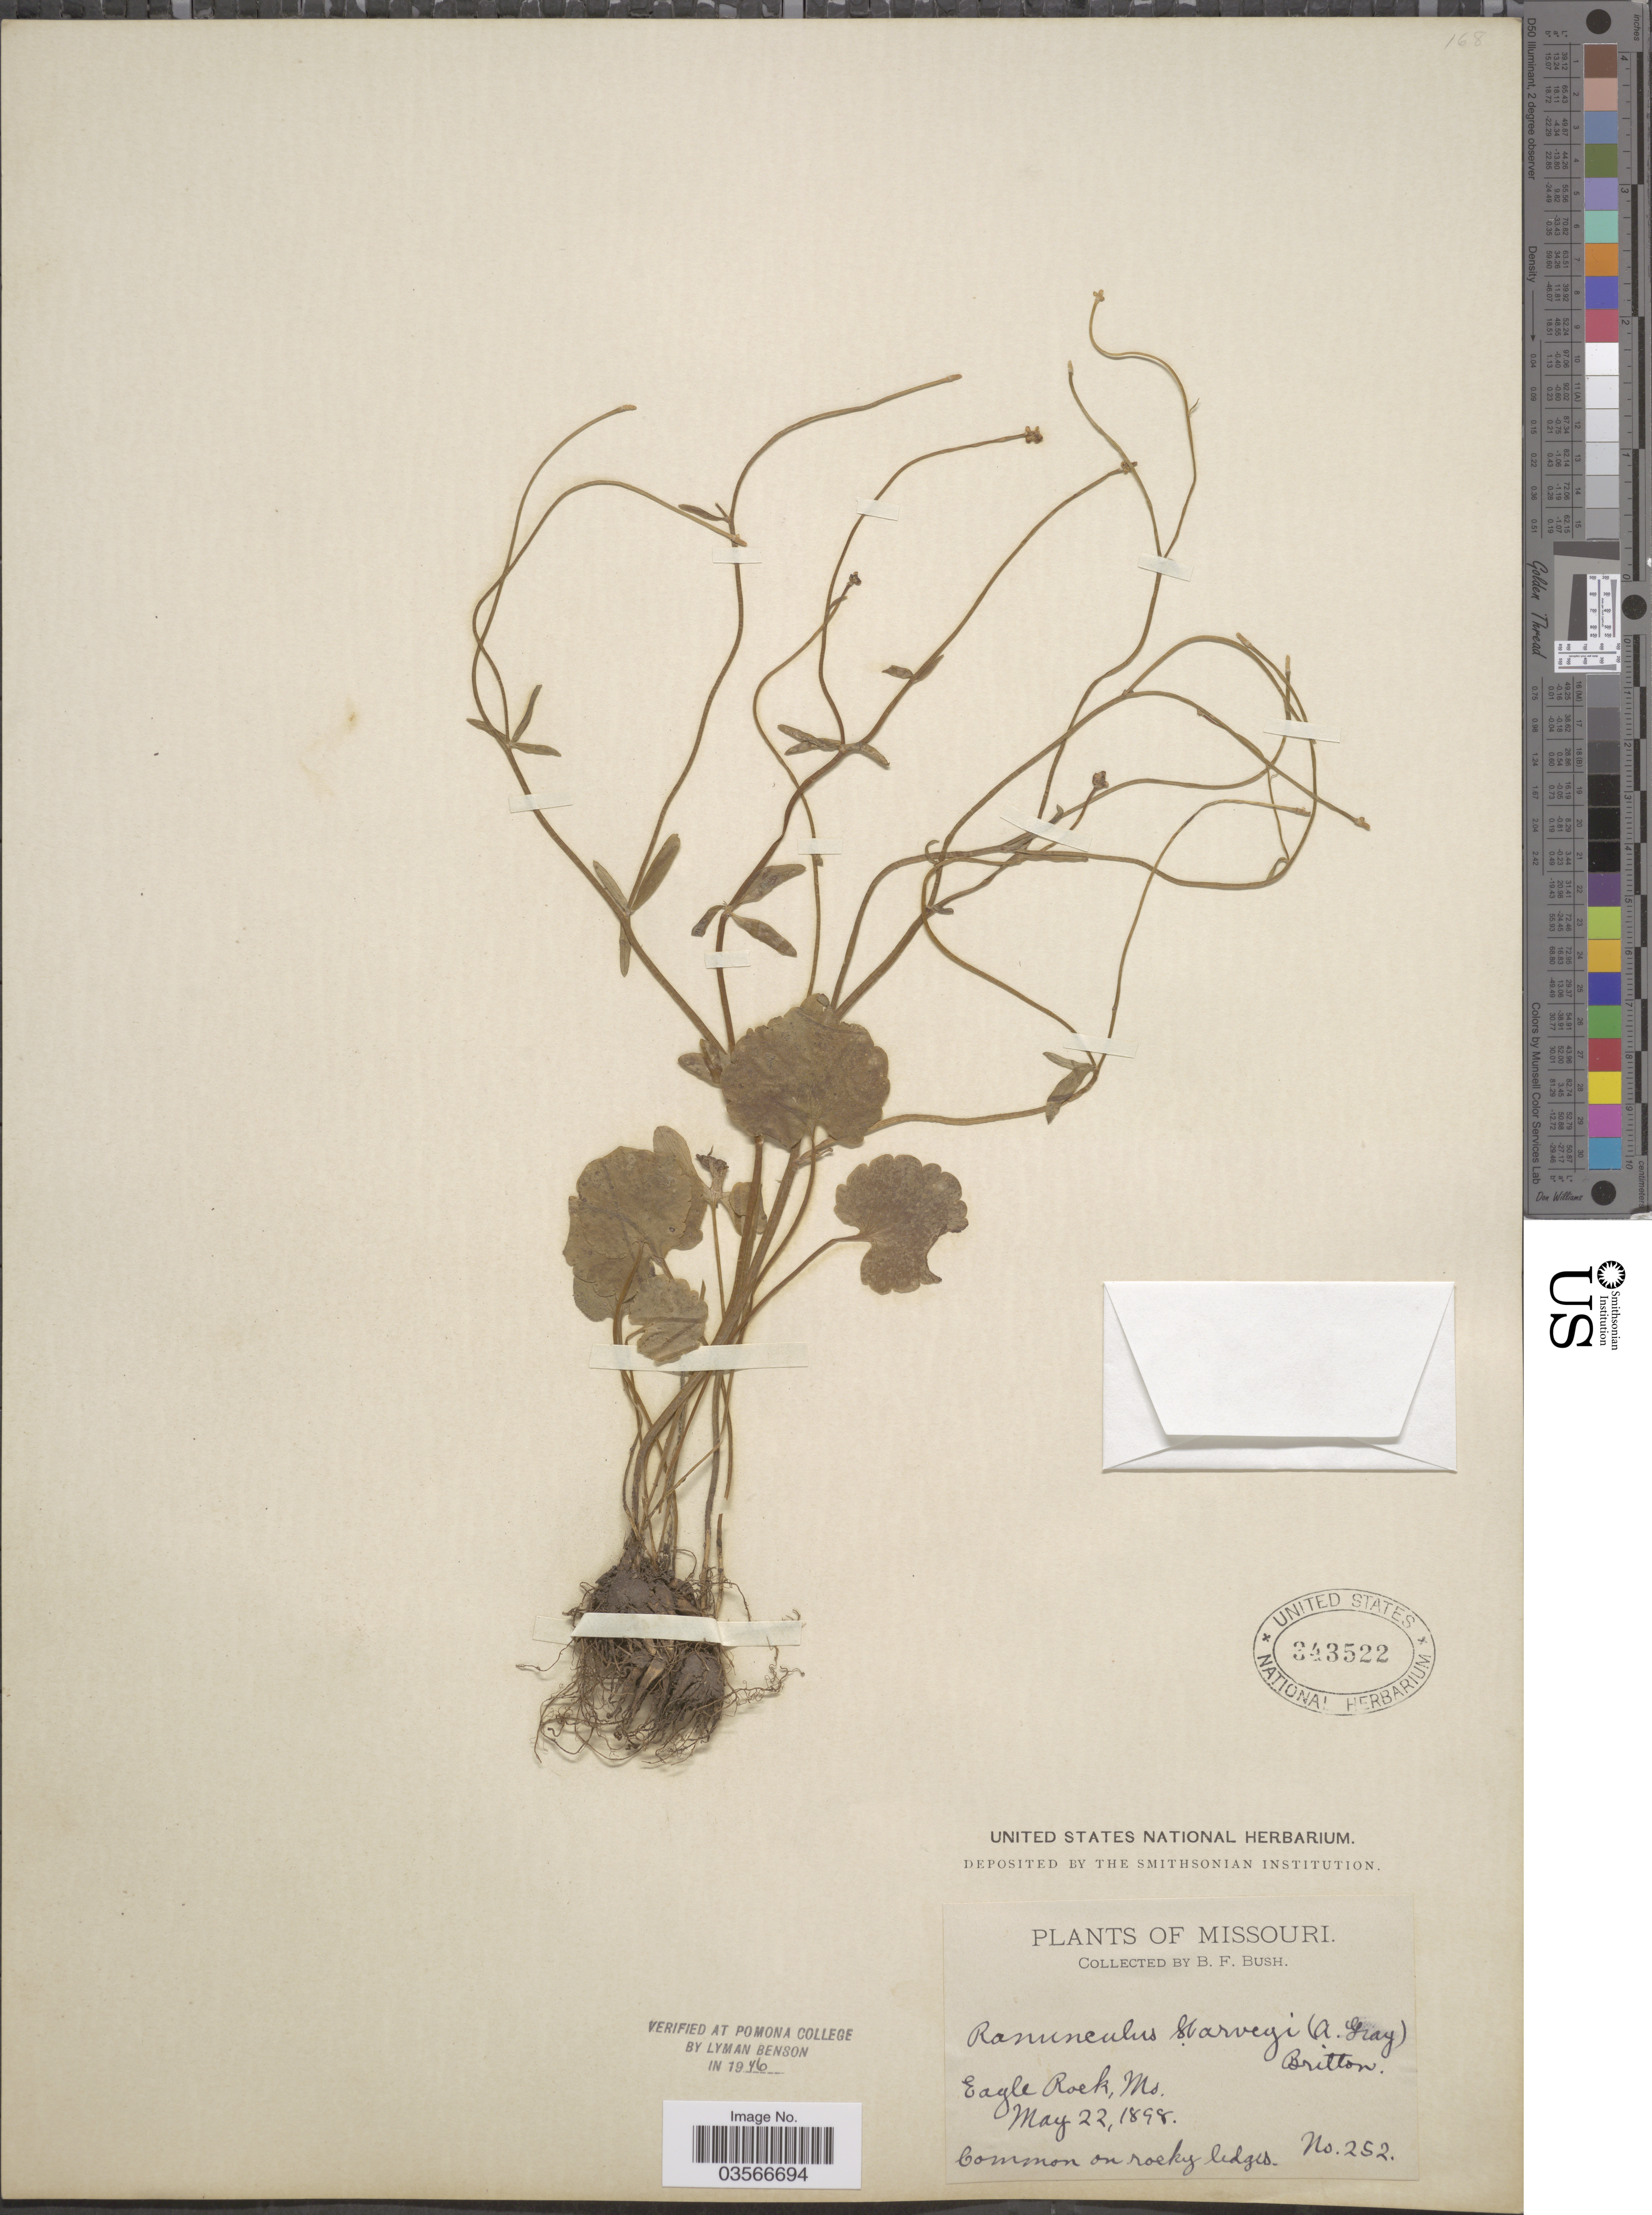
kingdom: Plantae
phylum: Tracheophyta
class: Magnoliopsida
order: Ranunculales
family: Ranunculaceae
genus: Ranunculus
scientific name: Ranunculus harveyi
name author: (A. Gray) Britton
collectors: B. F. Bush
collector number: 252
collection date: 1898-05-22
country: United States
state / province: Missouri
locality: Eagle Rock.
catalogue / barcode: US 343522